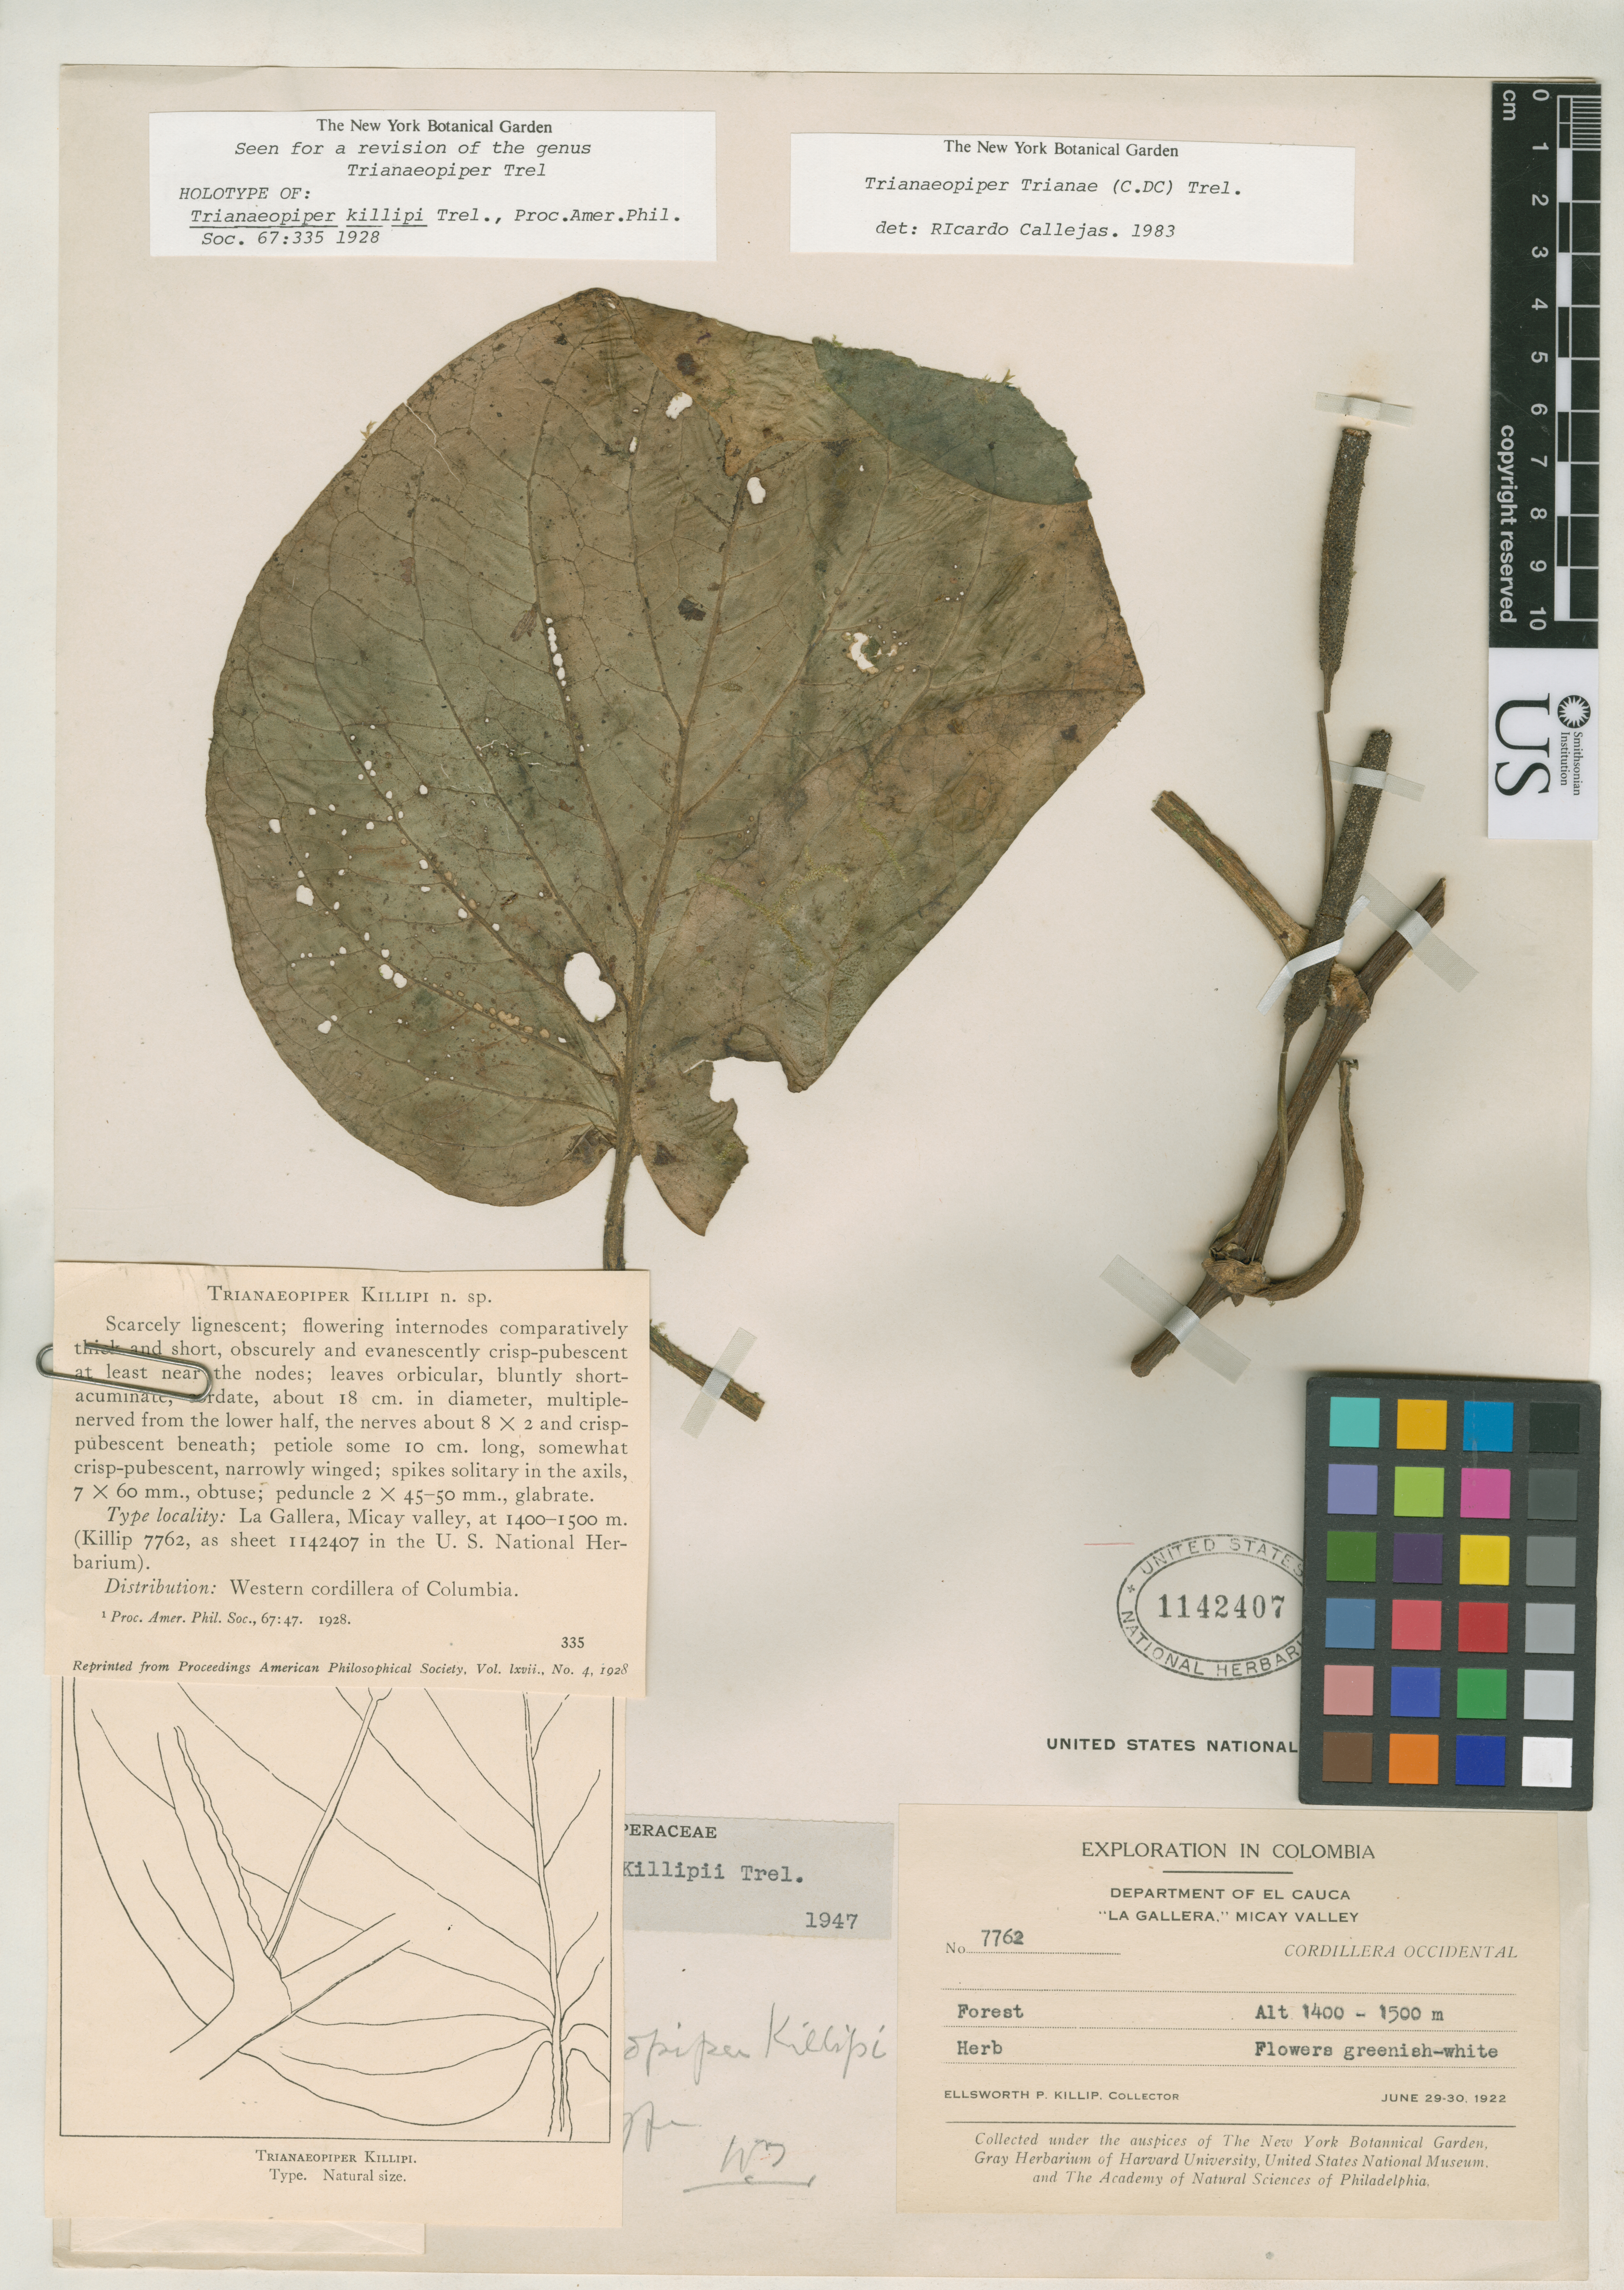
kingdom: Plantae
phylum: Tracheophyta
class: Magnoliopsida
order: Piperales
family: Piperaceae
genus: Trianaeopiper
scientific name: Trianaeopiper killipi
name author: Trel.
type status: Holotype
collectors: E. P. Killip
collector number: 7762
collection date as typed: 29 Jun 1922 to 30 Jun 1922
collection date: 1922-06-29/1922-06-30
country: Colombia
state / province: Cauca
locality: La Gallera, Micay Valley.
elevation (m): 1400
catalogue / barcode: US 1142407